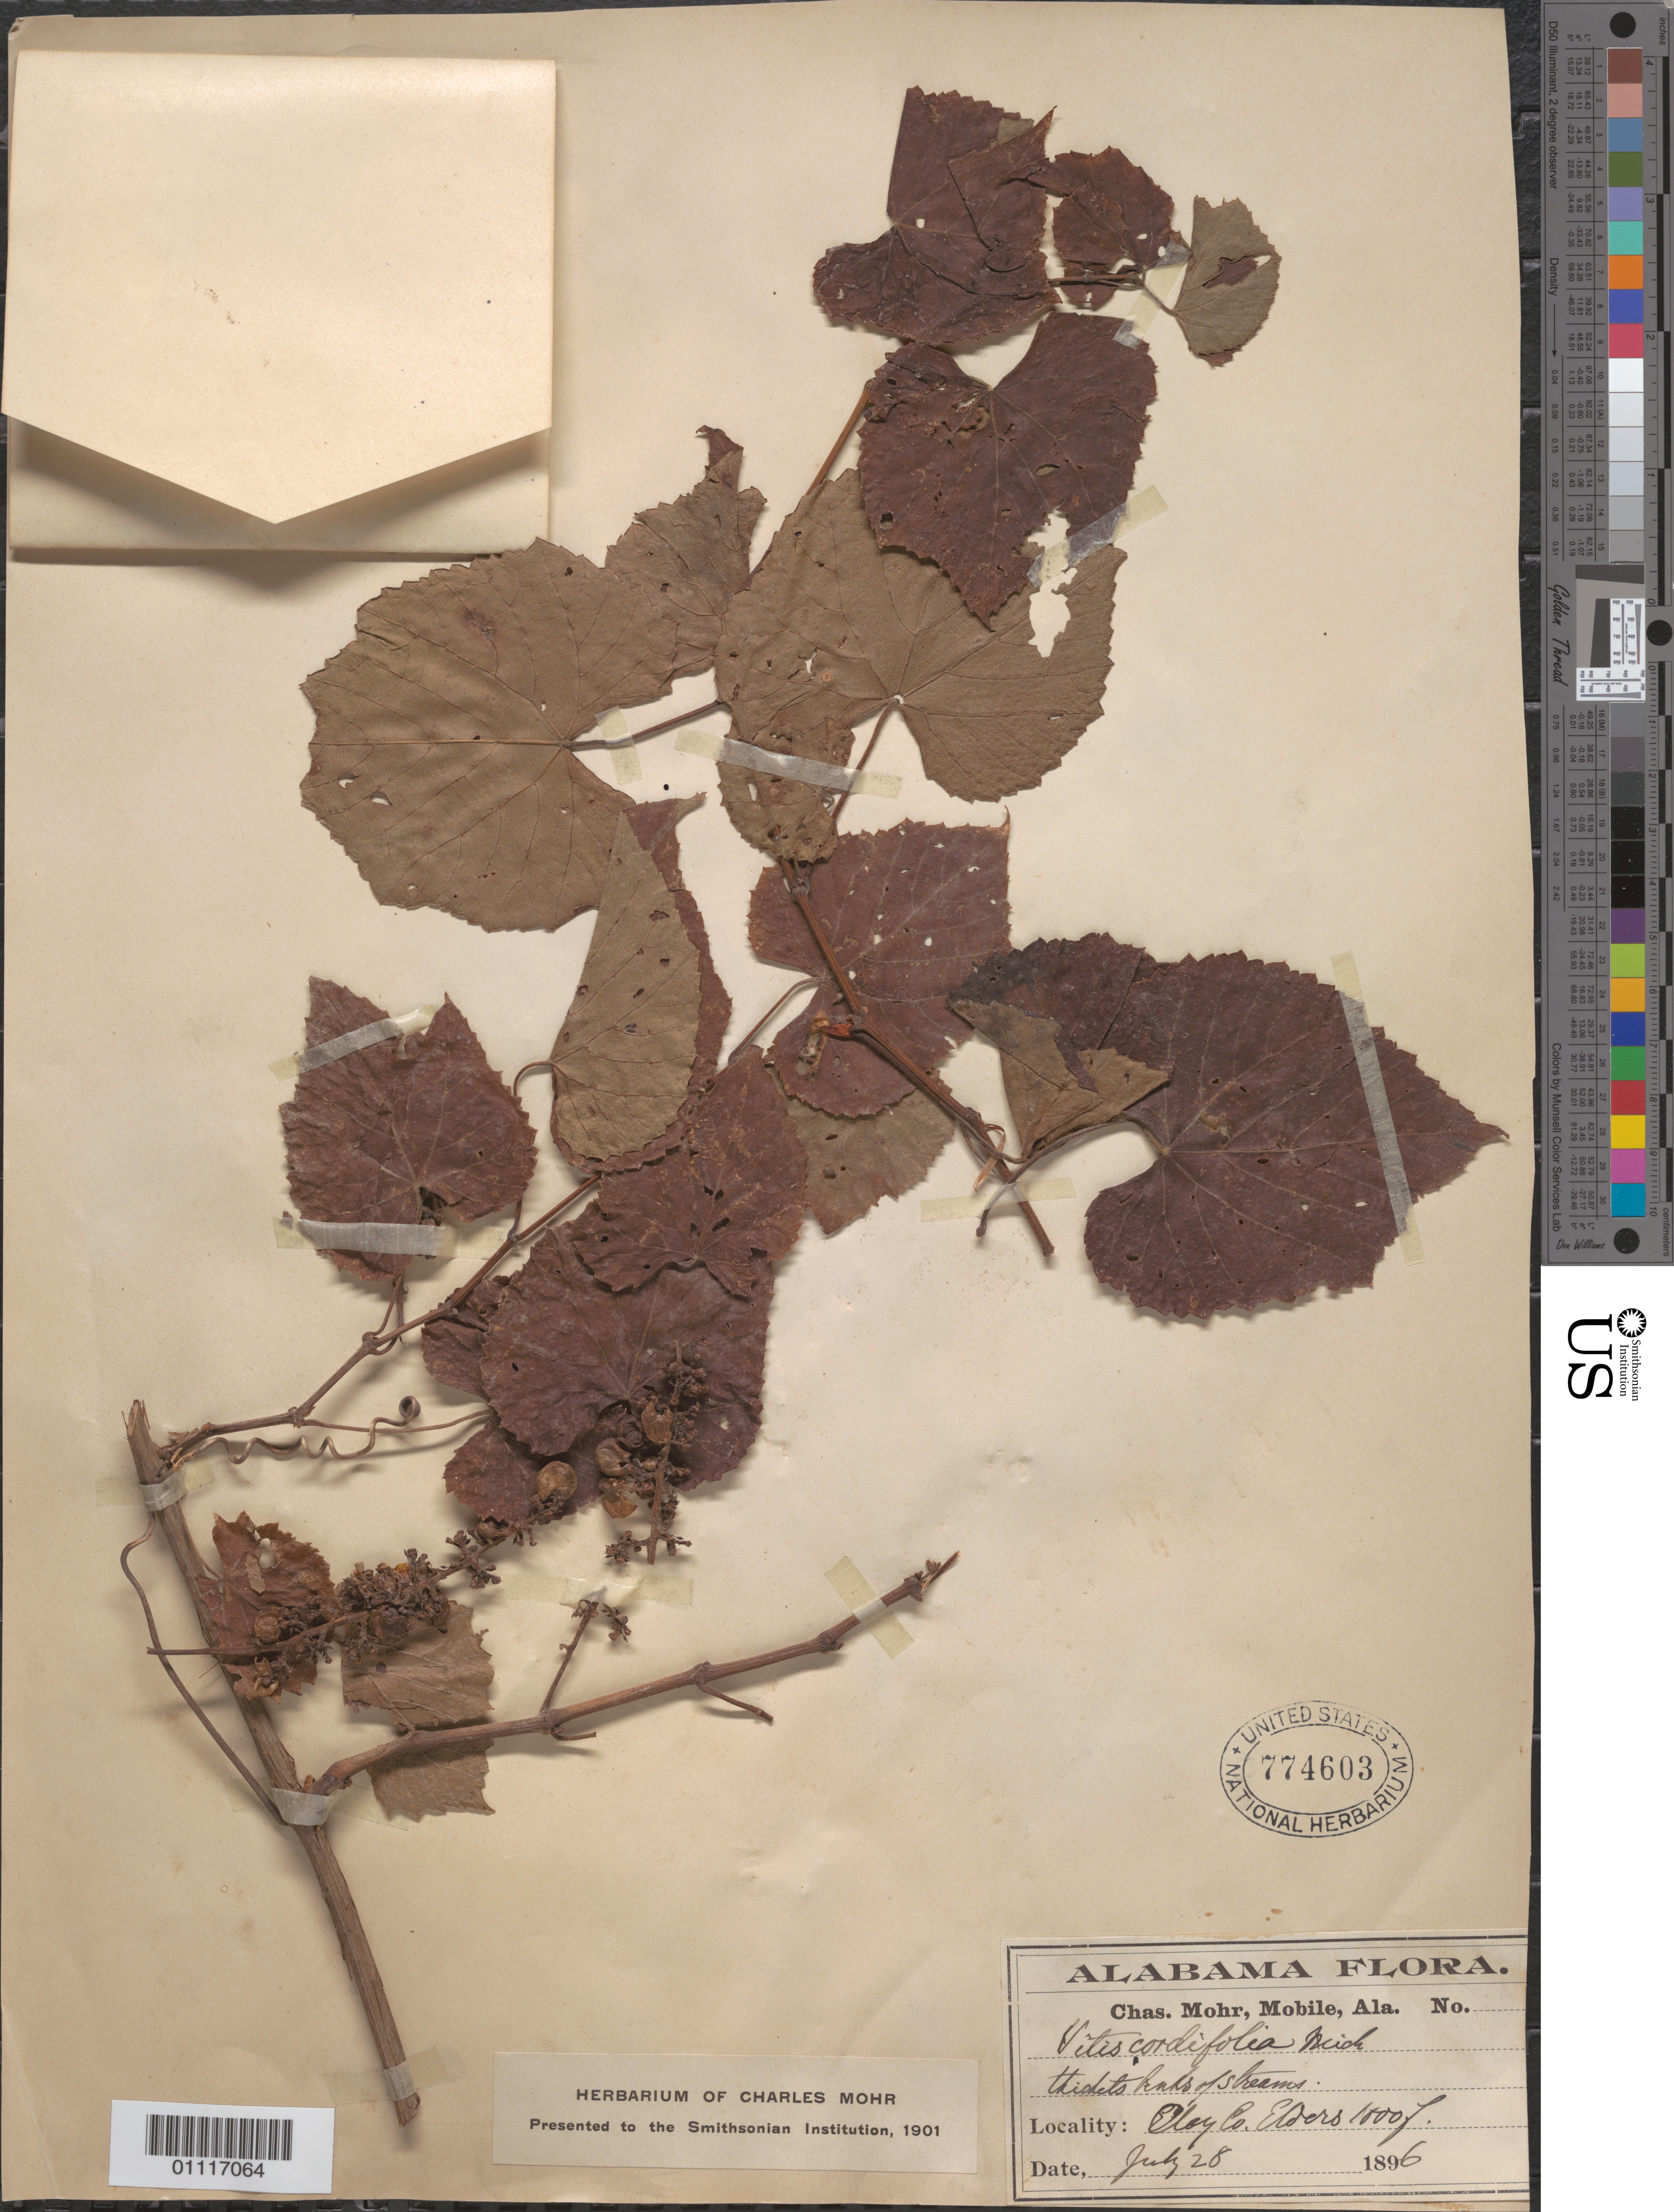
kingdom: Plantae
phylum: Tracheophyta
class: Magnoliopsida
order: Vitales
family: Vitaceae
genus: Vitis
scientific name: Vitis cordifolia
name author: Michx.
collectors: ex herb. C. Mohr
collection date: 1896-07-28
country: United States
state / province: Alabama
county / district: Clay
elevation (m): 305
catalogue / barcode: US 774603